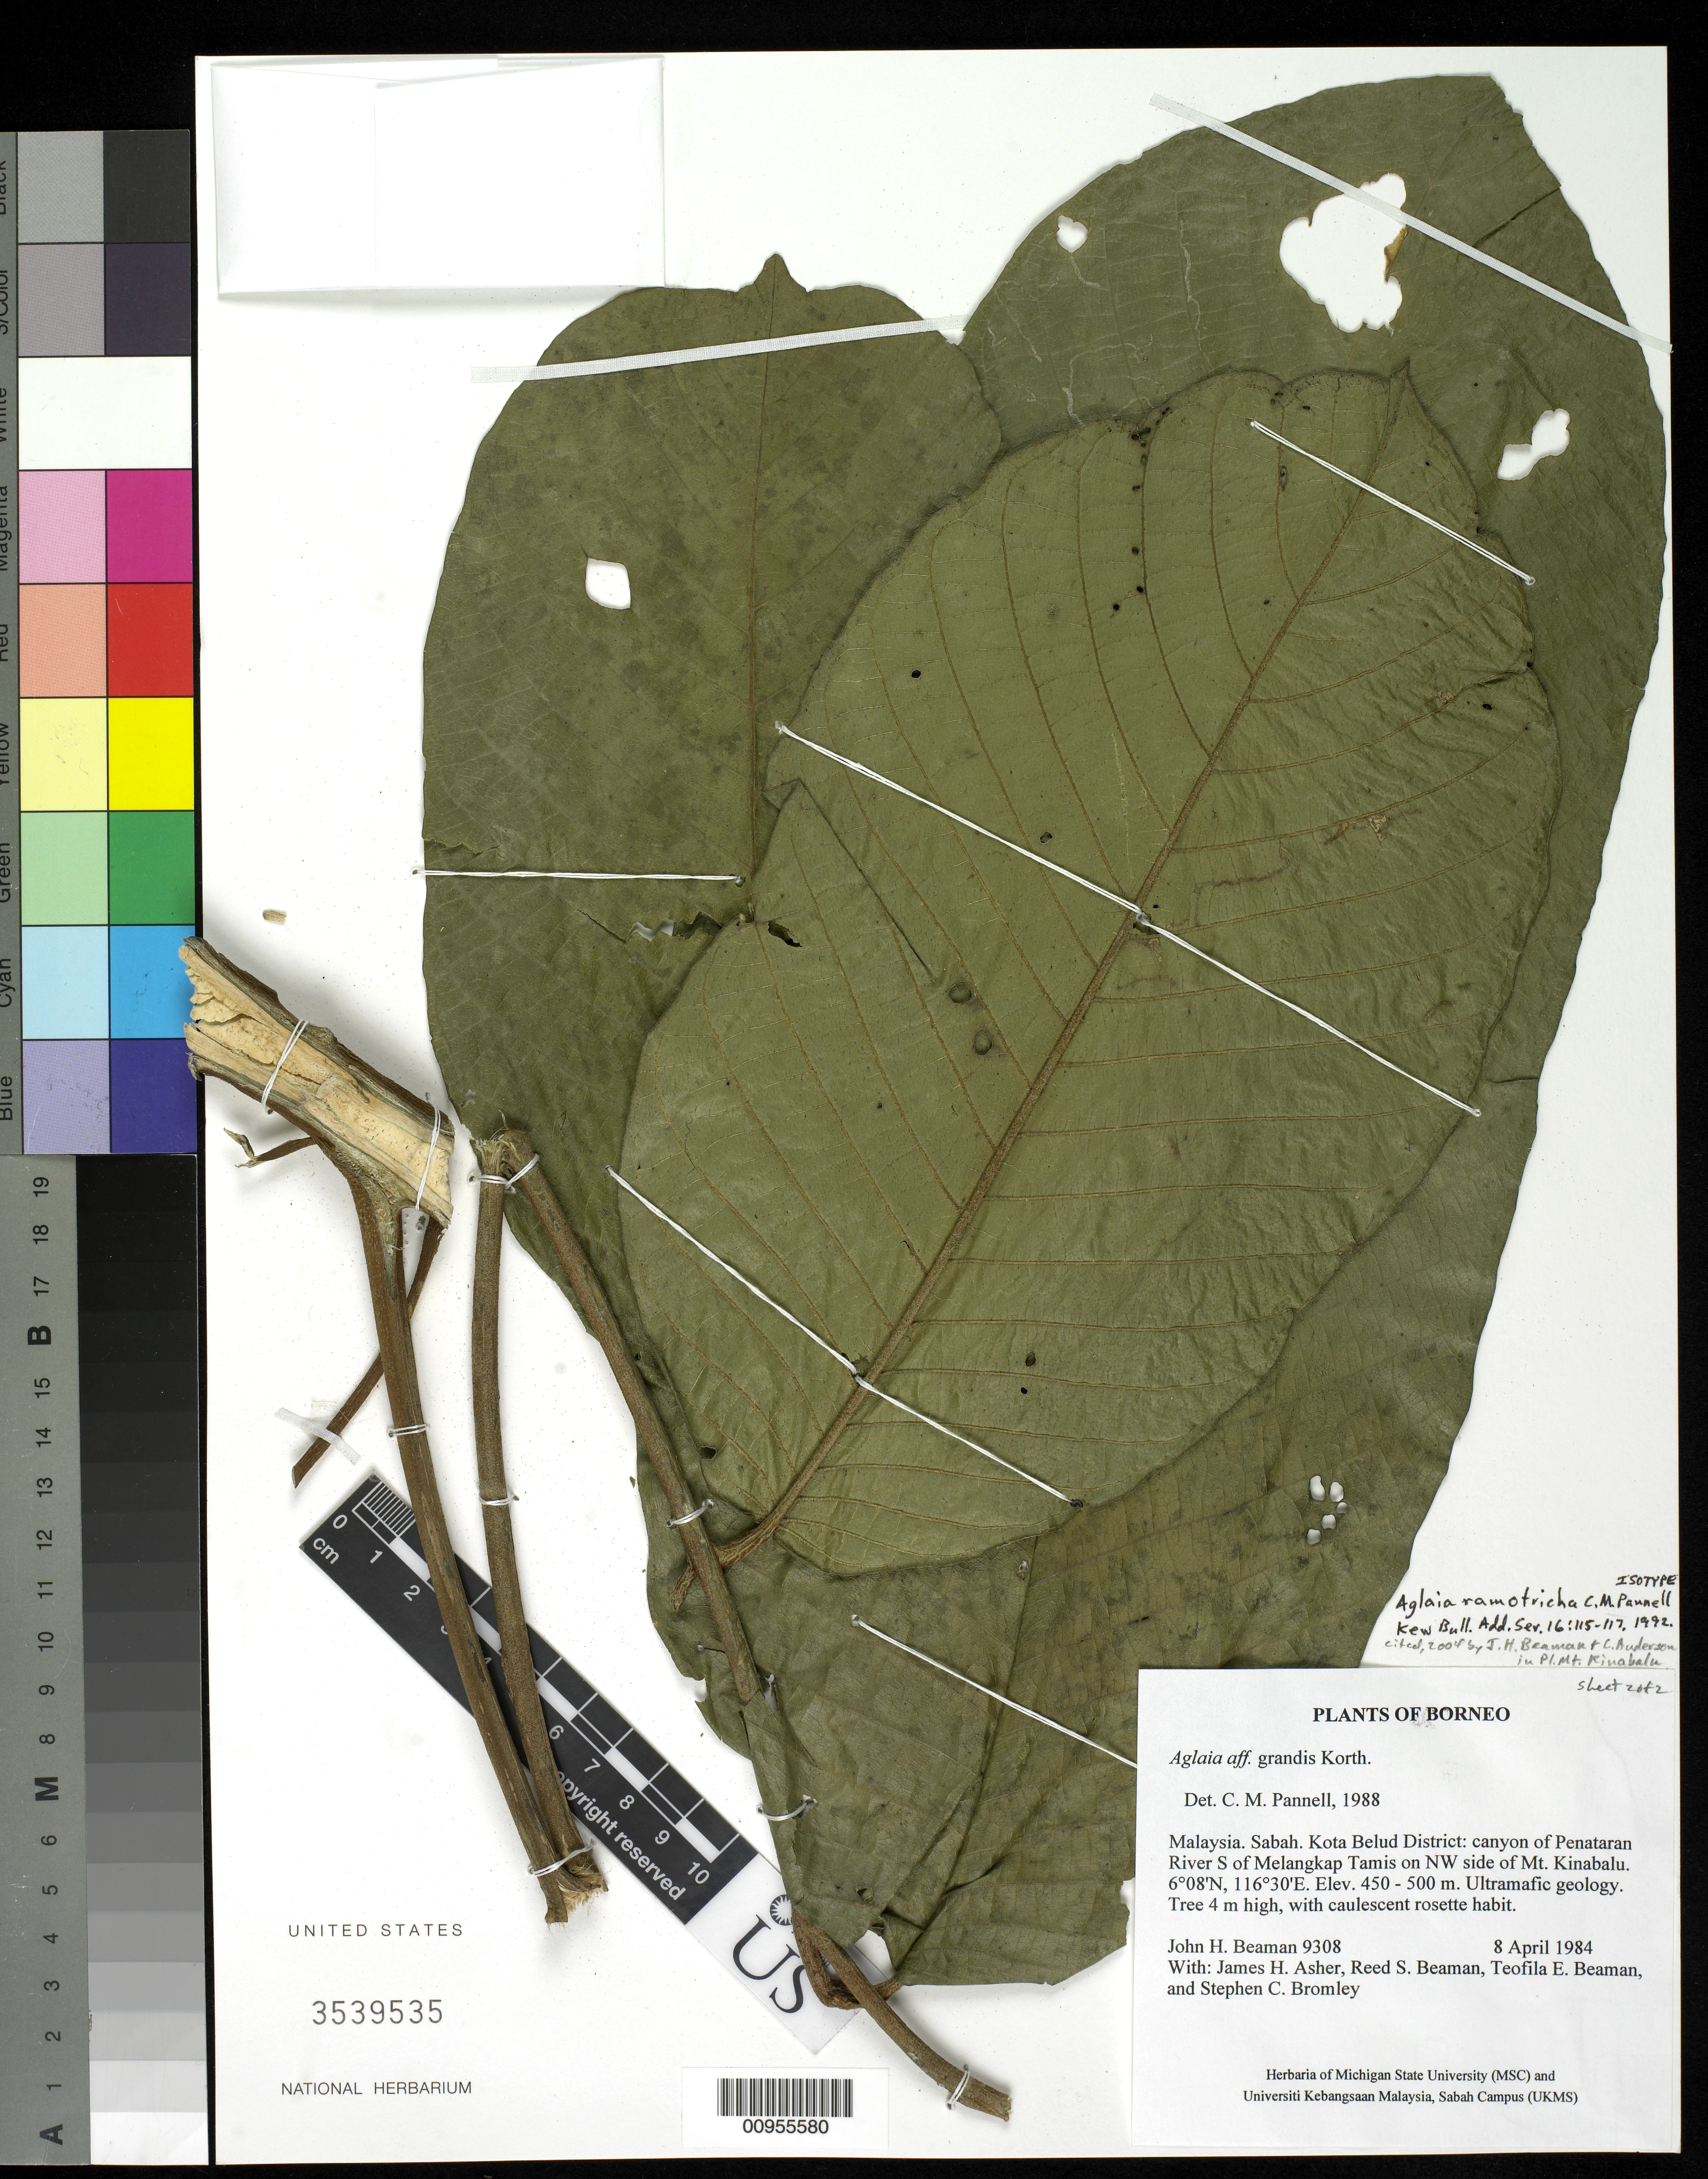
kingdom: Plantae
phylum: Tracheophyta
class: Magnoliopsida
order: Sapindales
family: Meliaceae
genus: Aglaia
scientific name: Aglaia ramotricha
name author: Pannell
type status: Isotype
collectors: J. H. Beaman & et al.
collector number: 9308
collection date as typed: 08 Apr 1984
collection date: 1984-04-08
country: Malaysia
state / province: Sabah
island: Borneo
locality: Malaysia. Sabah. Kota Belud District: canyon of Penataran River S of Melangkap Tamis on NW side of Mt. Kinabalu.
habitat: Ultramafic geology.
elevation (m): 450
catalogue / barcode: US 3539535